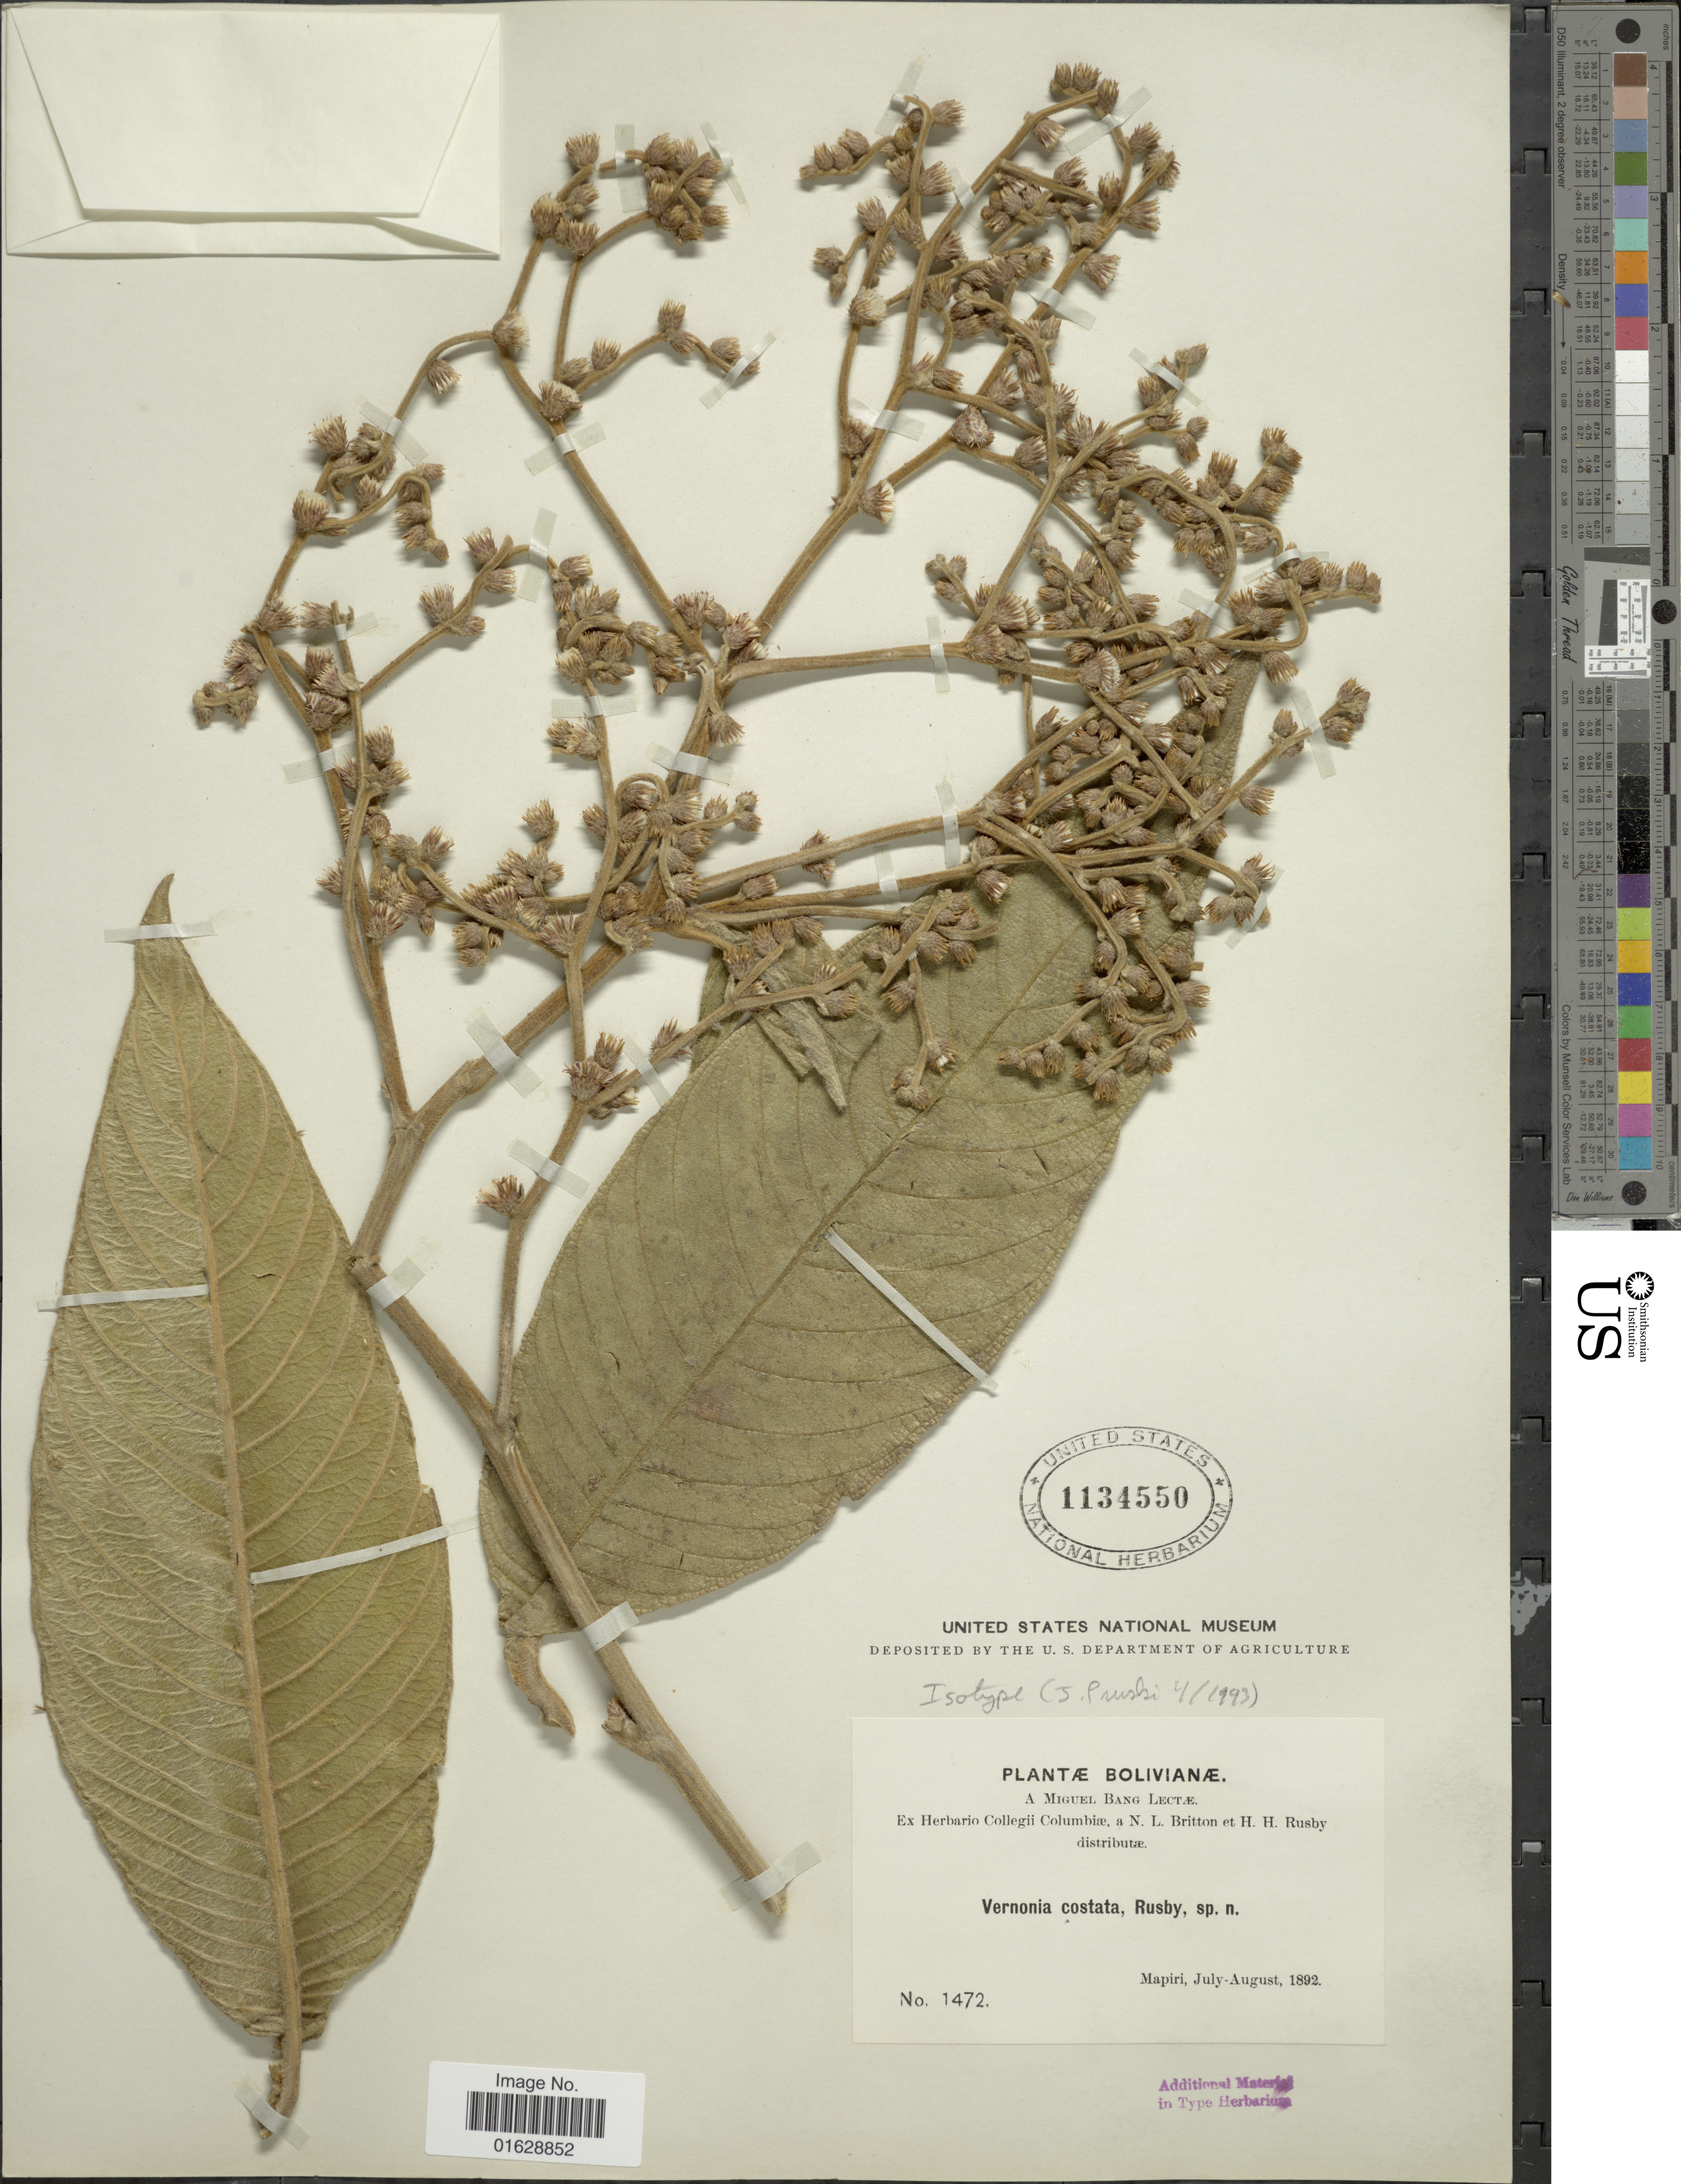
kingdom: Plantae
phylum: Tracheophyta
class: Magnoliopsida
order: Asterales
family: Asteraceae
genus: Lepidaploa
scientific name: Lepidaploa costata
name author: (Rusby) H. Rob.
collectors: M. Bang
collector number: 1472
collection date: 1892-07/1892-08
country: Bolivia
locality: Mapiri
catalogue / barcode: US 1134550